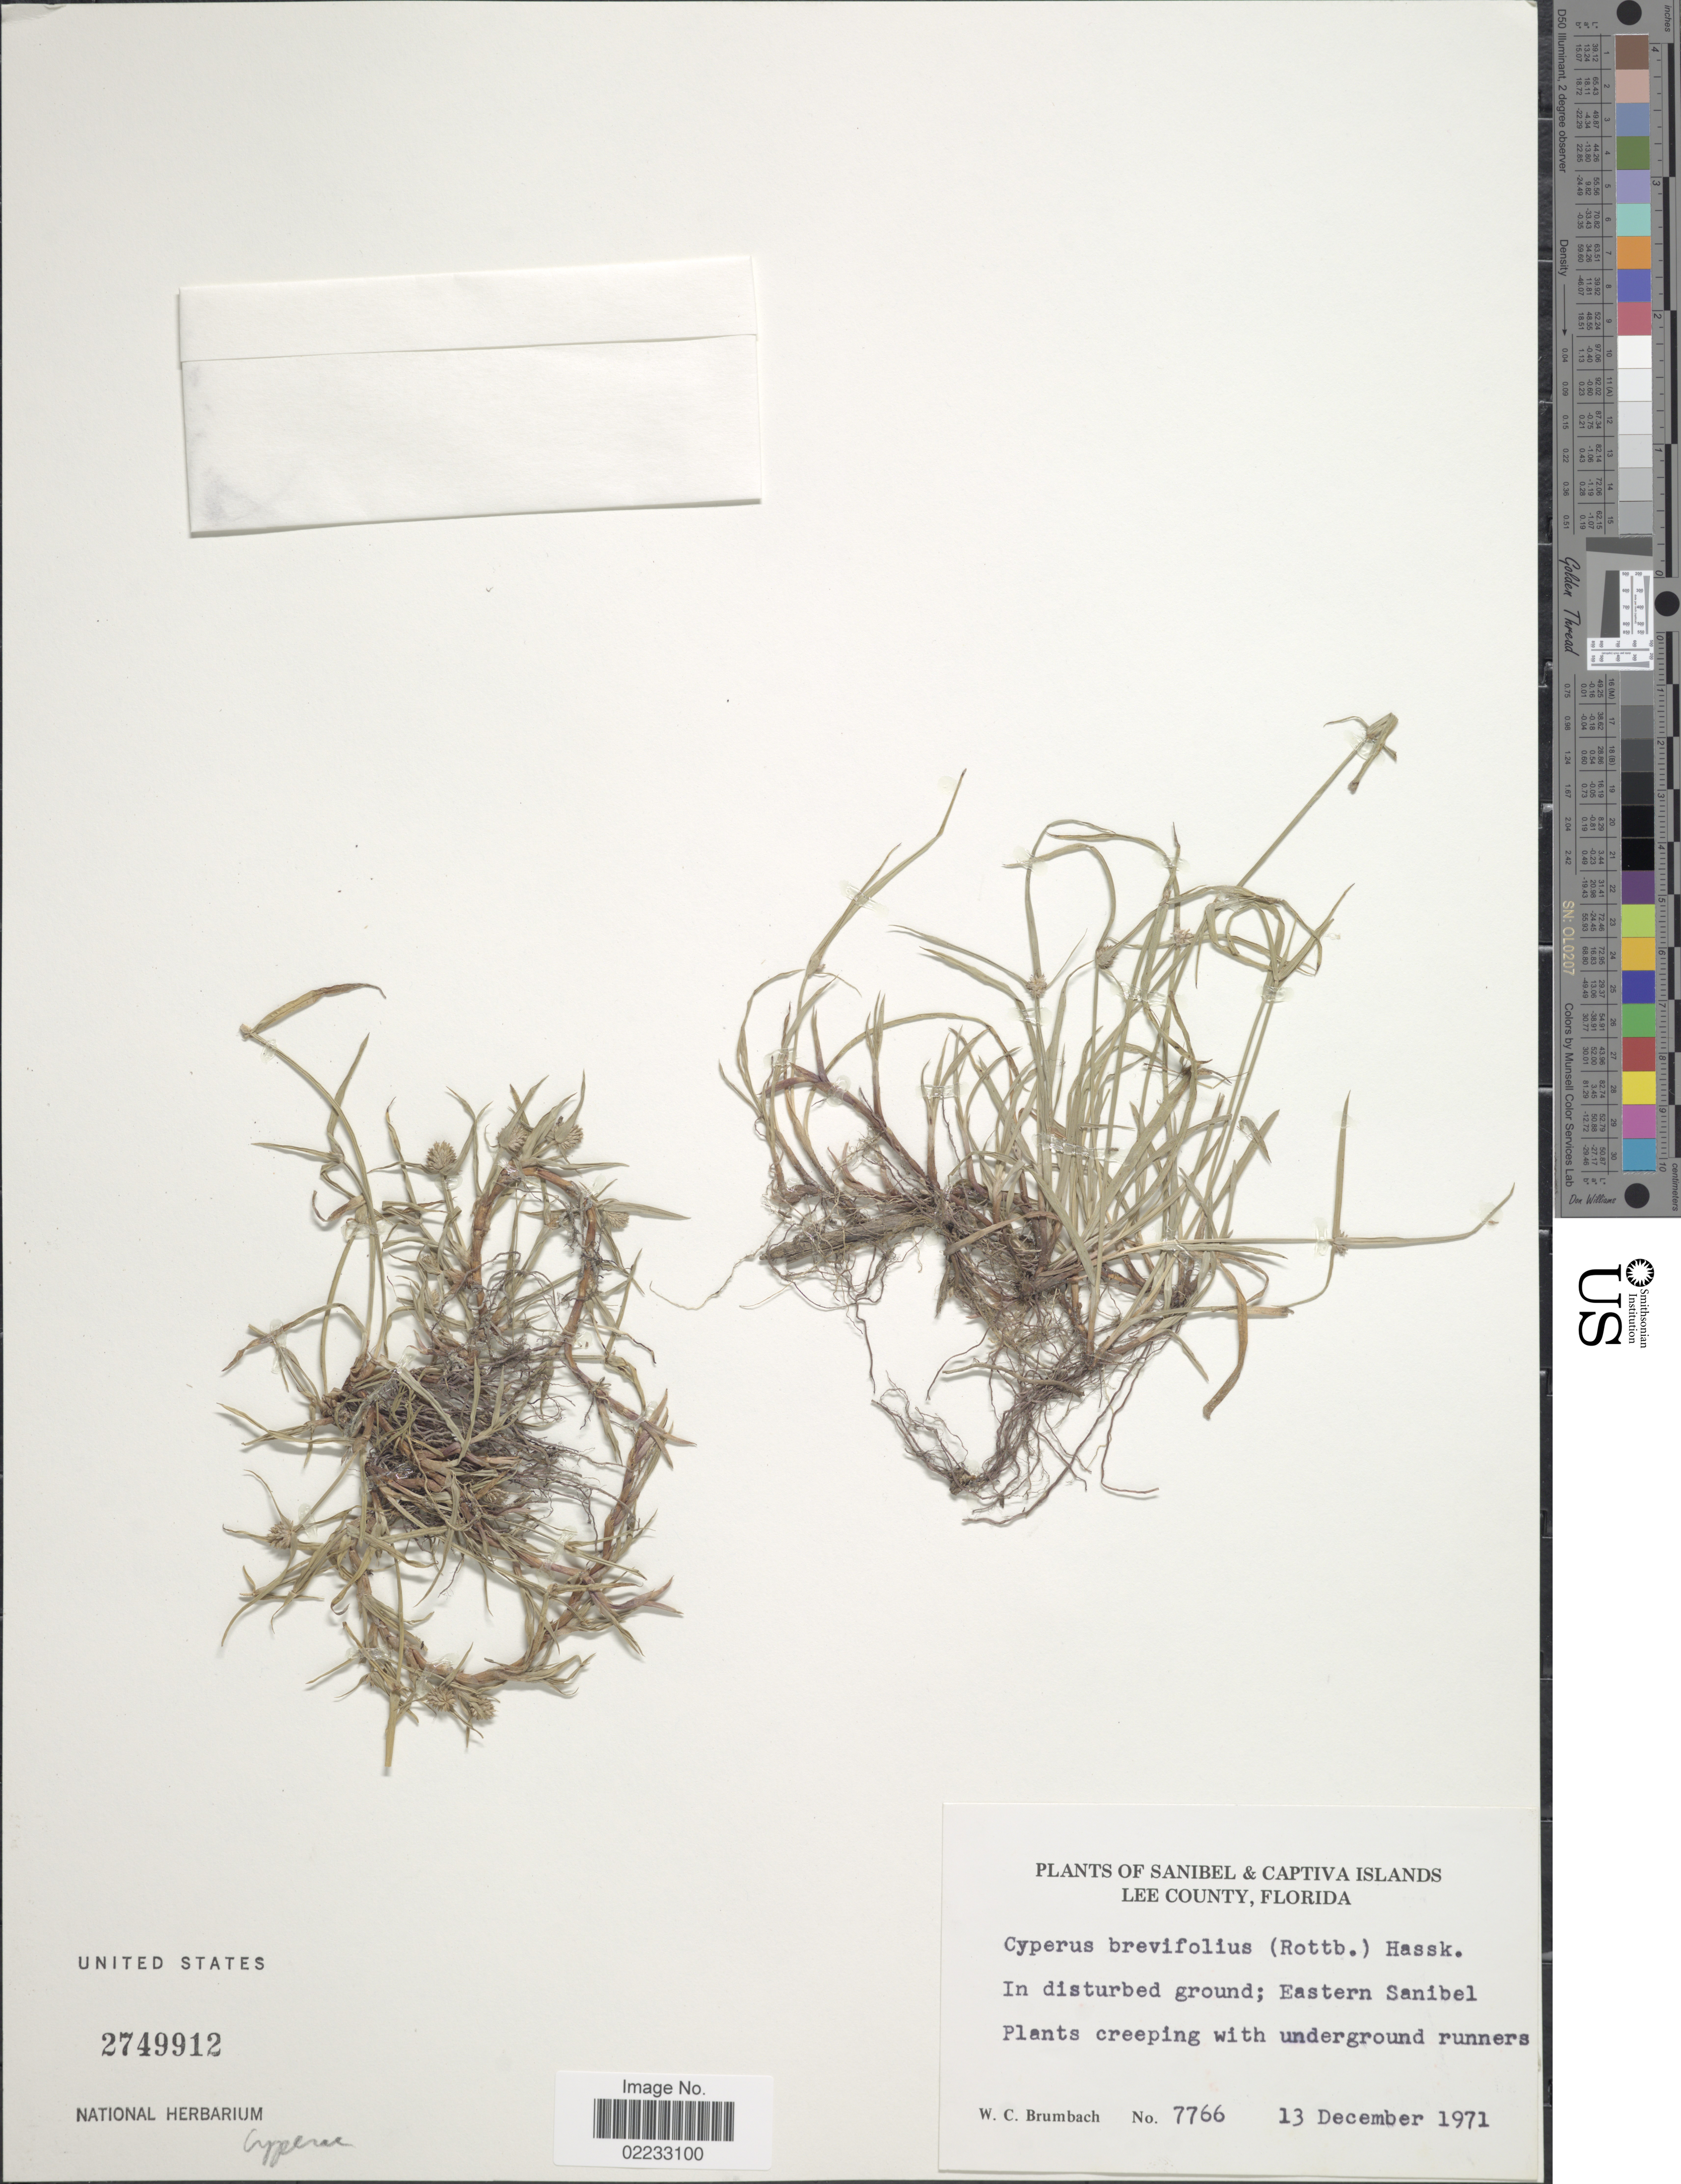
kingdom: Plantae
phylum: Tracheophyta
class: Liliopsida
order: Poales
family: Cyperaceae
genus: Cyperus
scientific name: Cyperus brevifolius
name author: (Rottb.) Hassk.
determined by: Strong, M. T., (US), Smithsonian Institution - National Museum of Natural History (UNITED STATES)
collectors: W. C. Brumbach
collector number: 7766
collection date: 1971-12-13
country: United States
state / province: Florida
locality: Sanibel & Captiva Islands, Eastern Sanibel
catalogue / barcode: US 2749912